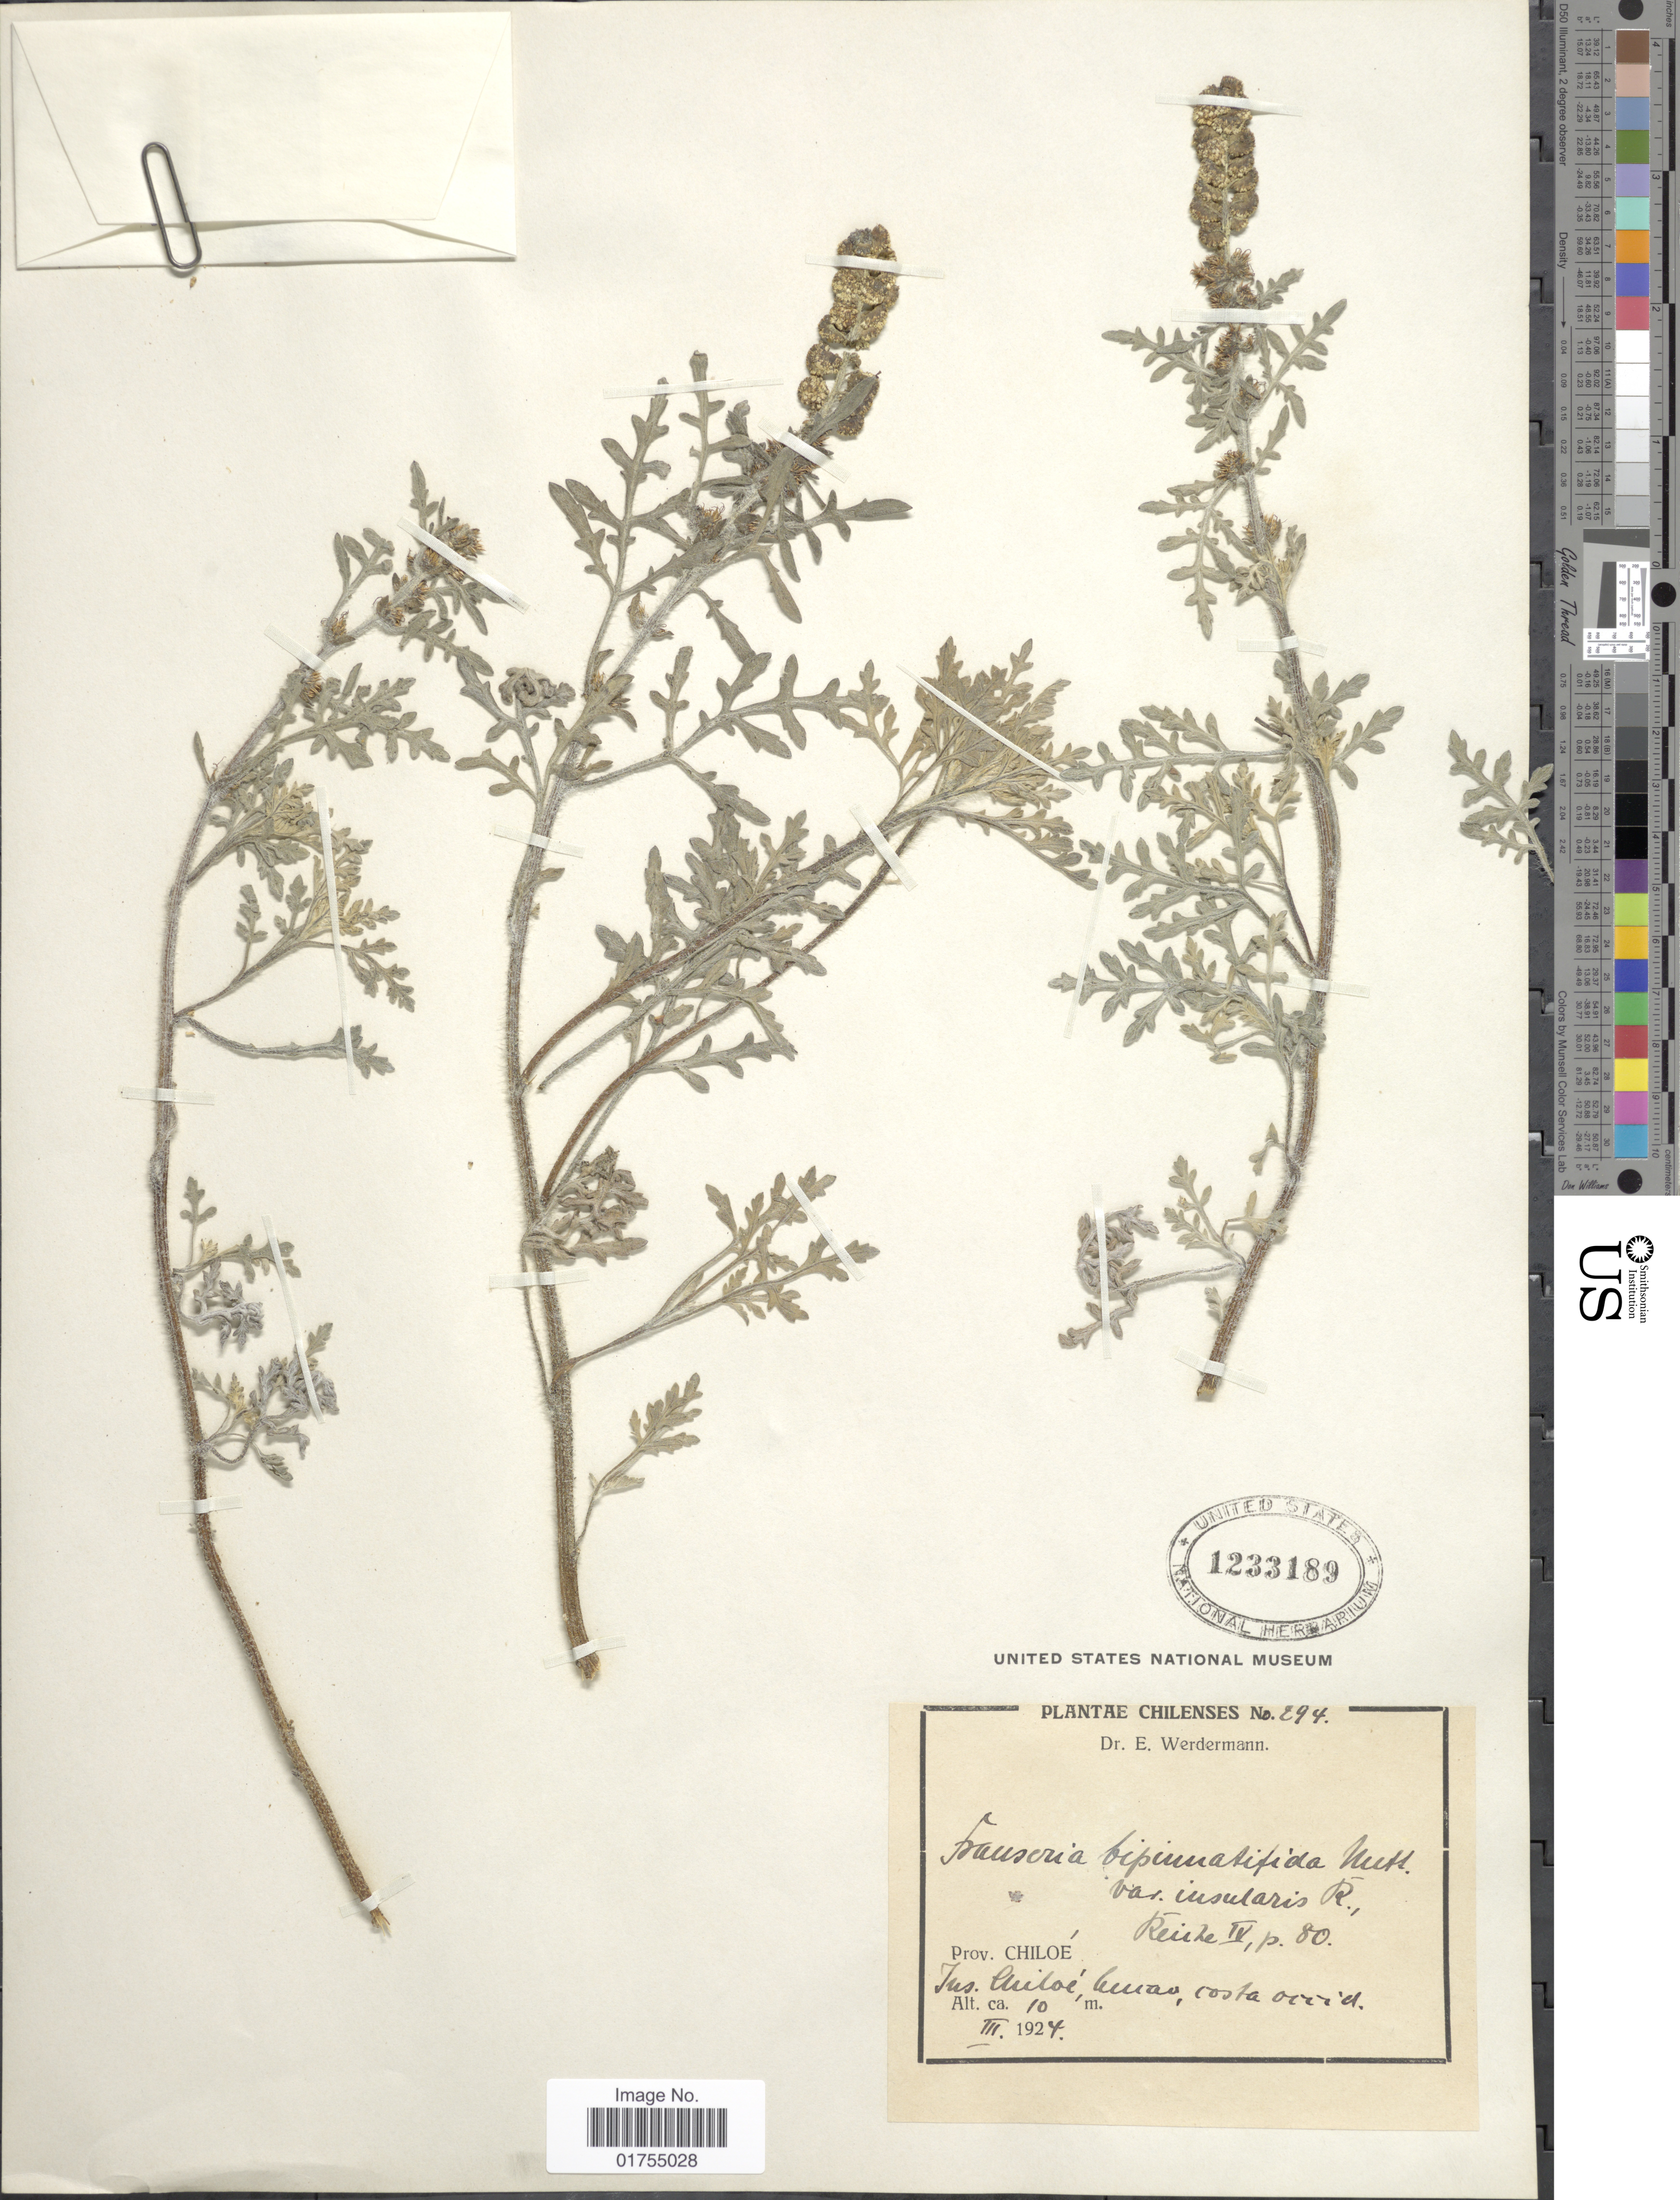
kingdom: Plantae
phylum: Tracheophyta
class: Magnoliopsida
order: Asterales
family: Asteraceae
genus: Franseria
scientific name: Franseria bipinnatifida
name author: (A. Gray) A. Gray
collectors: E. Werdermann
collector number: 294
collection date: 1924-03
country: Chile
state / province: Arica y Parinacota (XV)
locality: Ins Chiloe, Cucao costa occid.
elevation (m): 10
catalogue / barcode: US 1233189